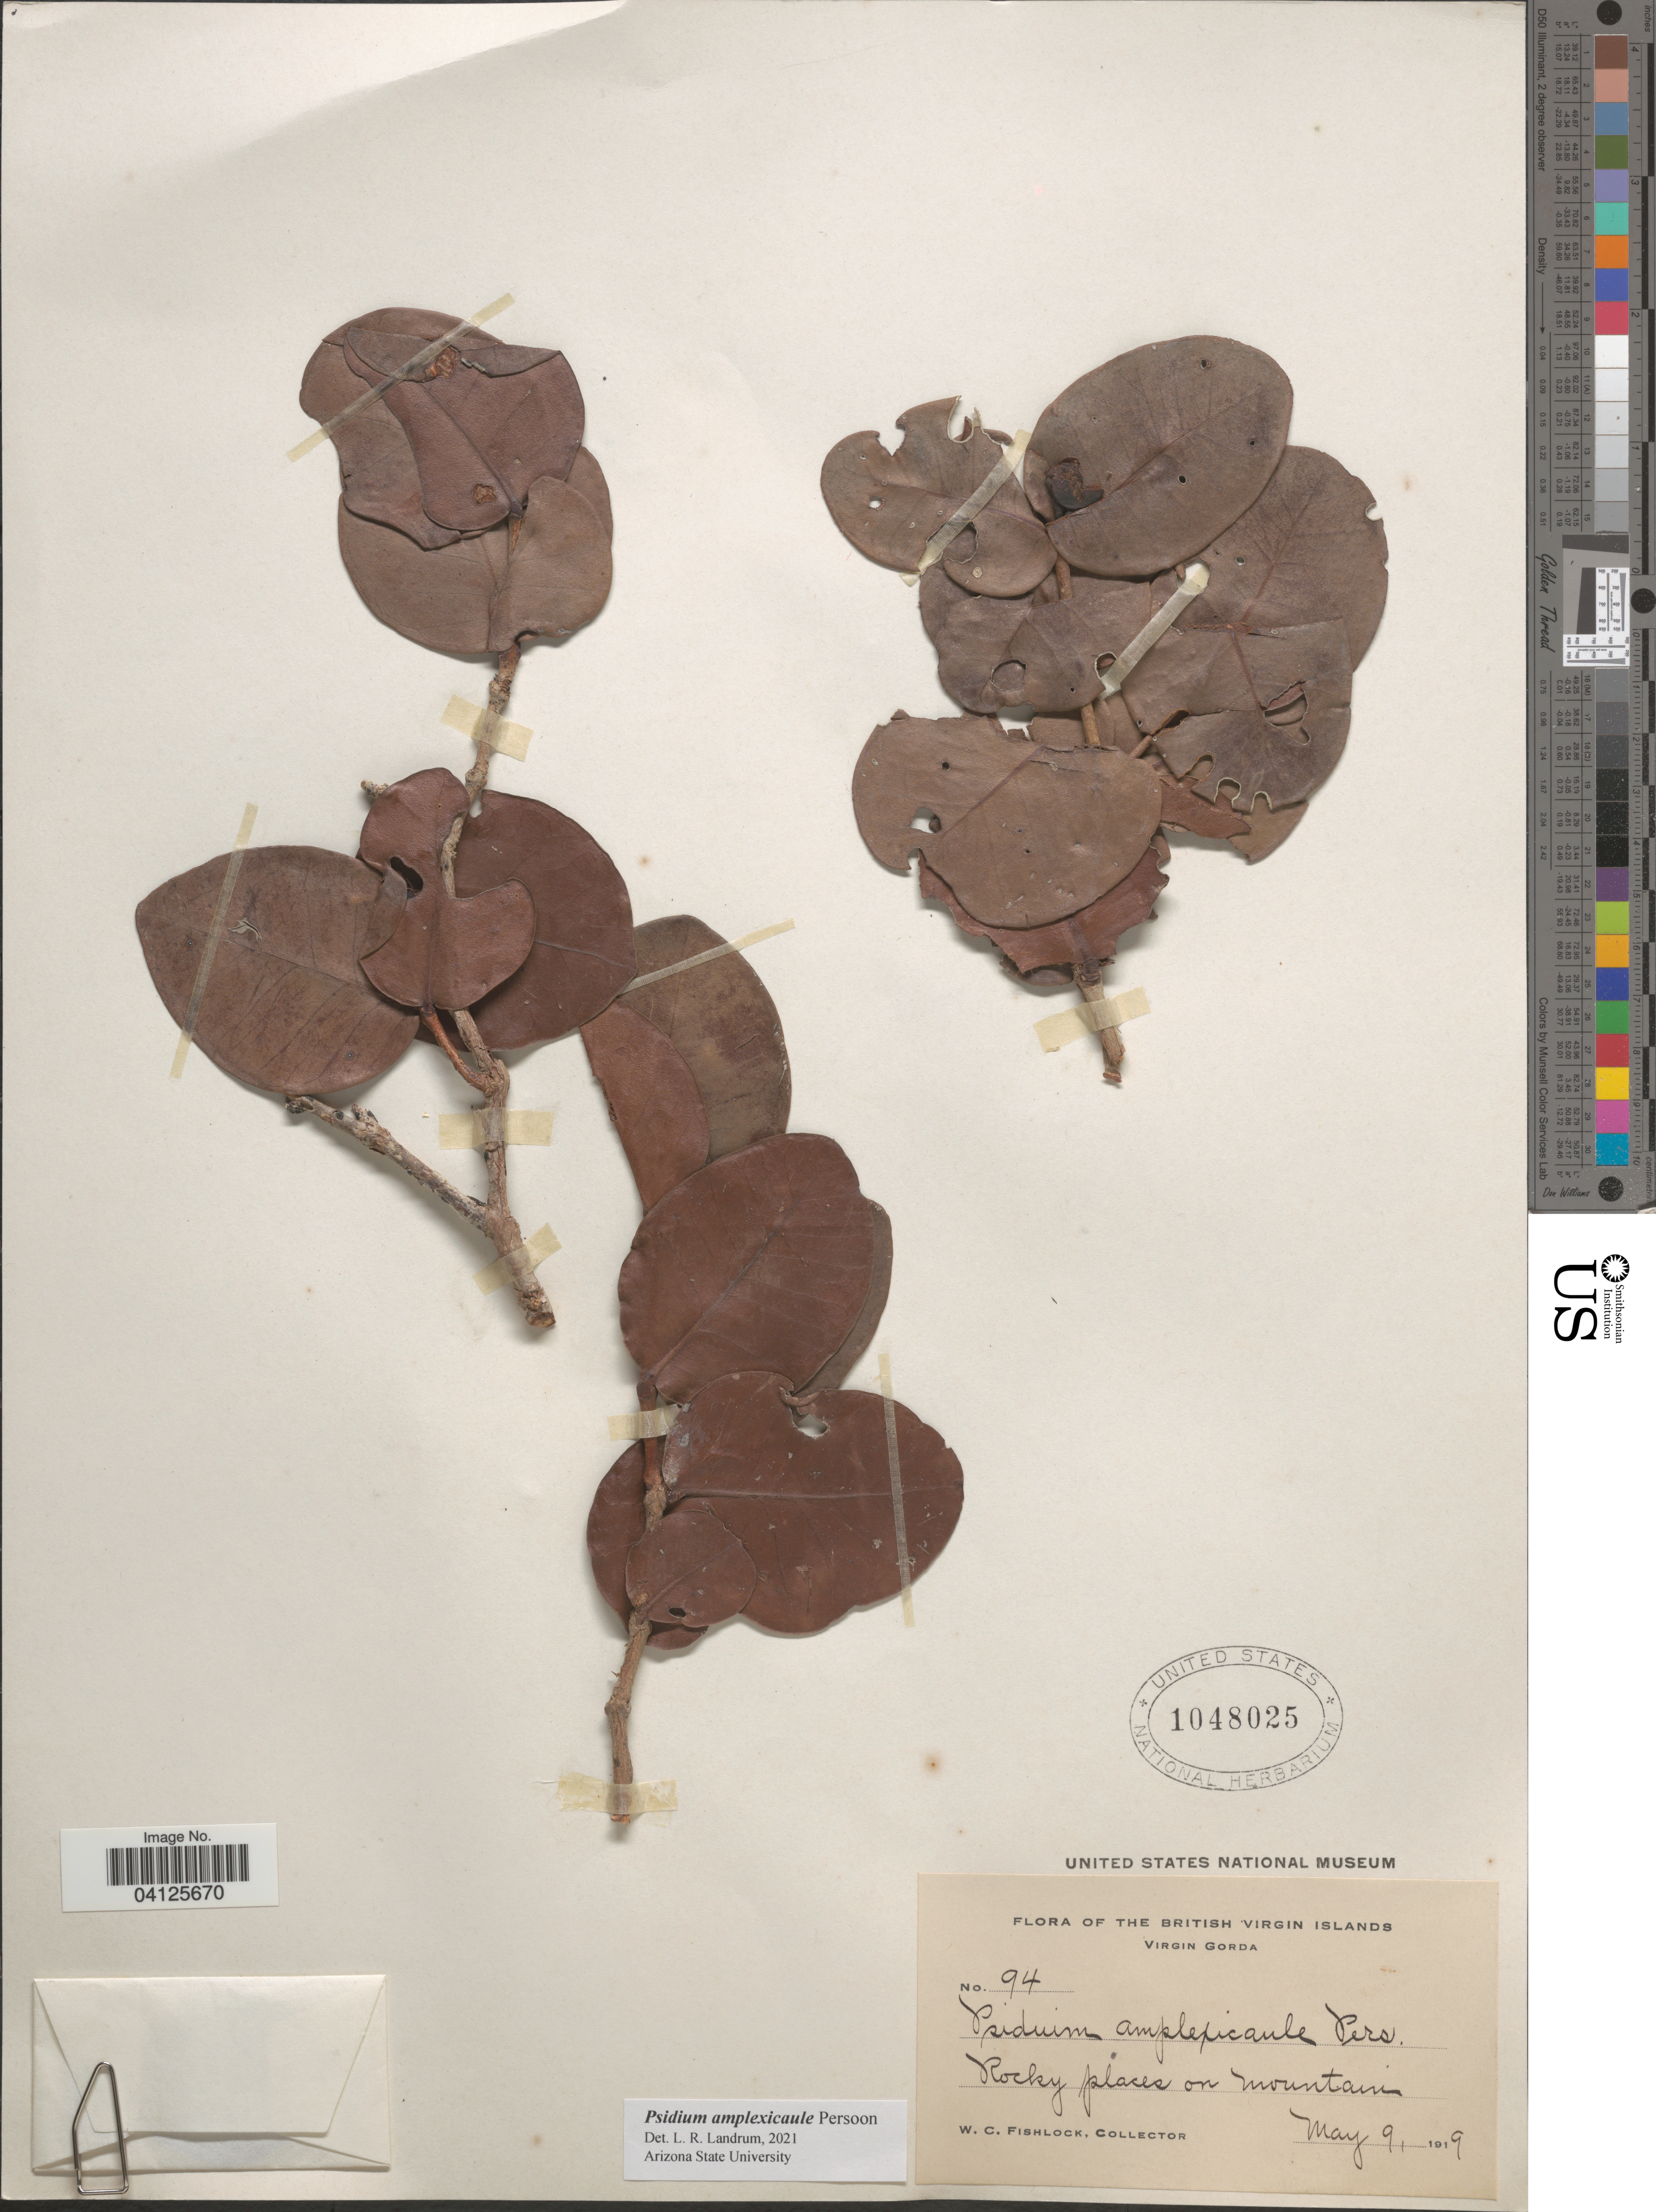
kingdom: Plantae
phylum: Tracheophyta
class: Magnoliopsida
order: Myrtales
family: Myrtaceae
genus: Psidium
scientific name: Psidium amplexicaule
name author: Pers.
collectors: W. Fishlock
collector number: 94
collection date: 1919-05-09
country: British Virgin Islands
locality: Virgin Gorda. Rocky places on mountain.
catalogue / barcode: US 1048025